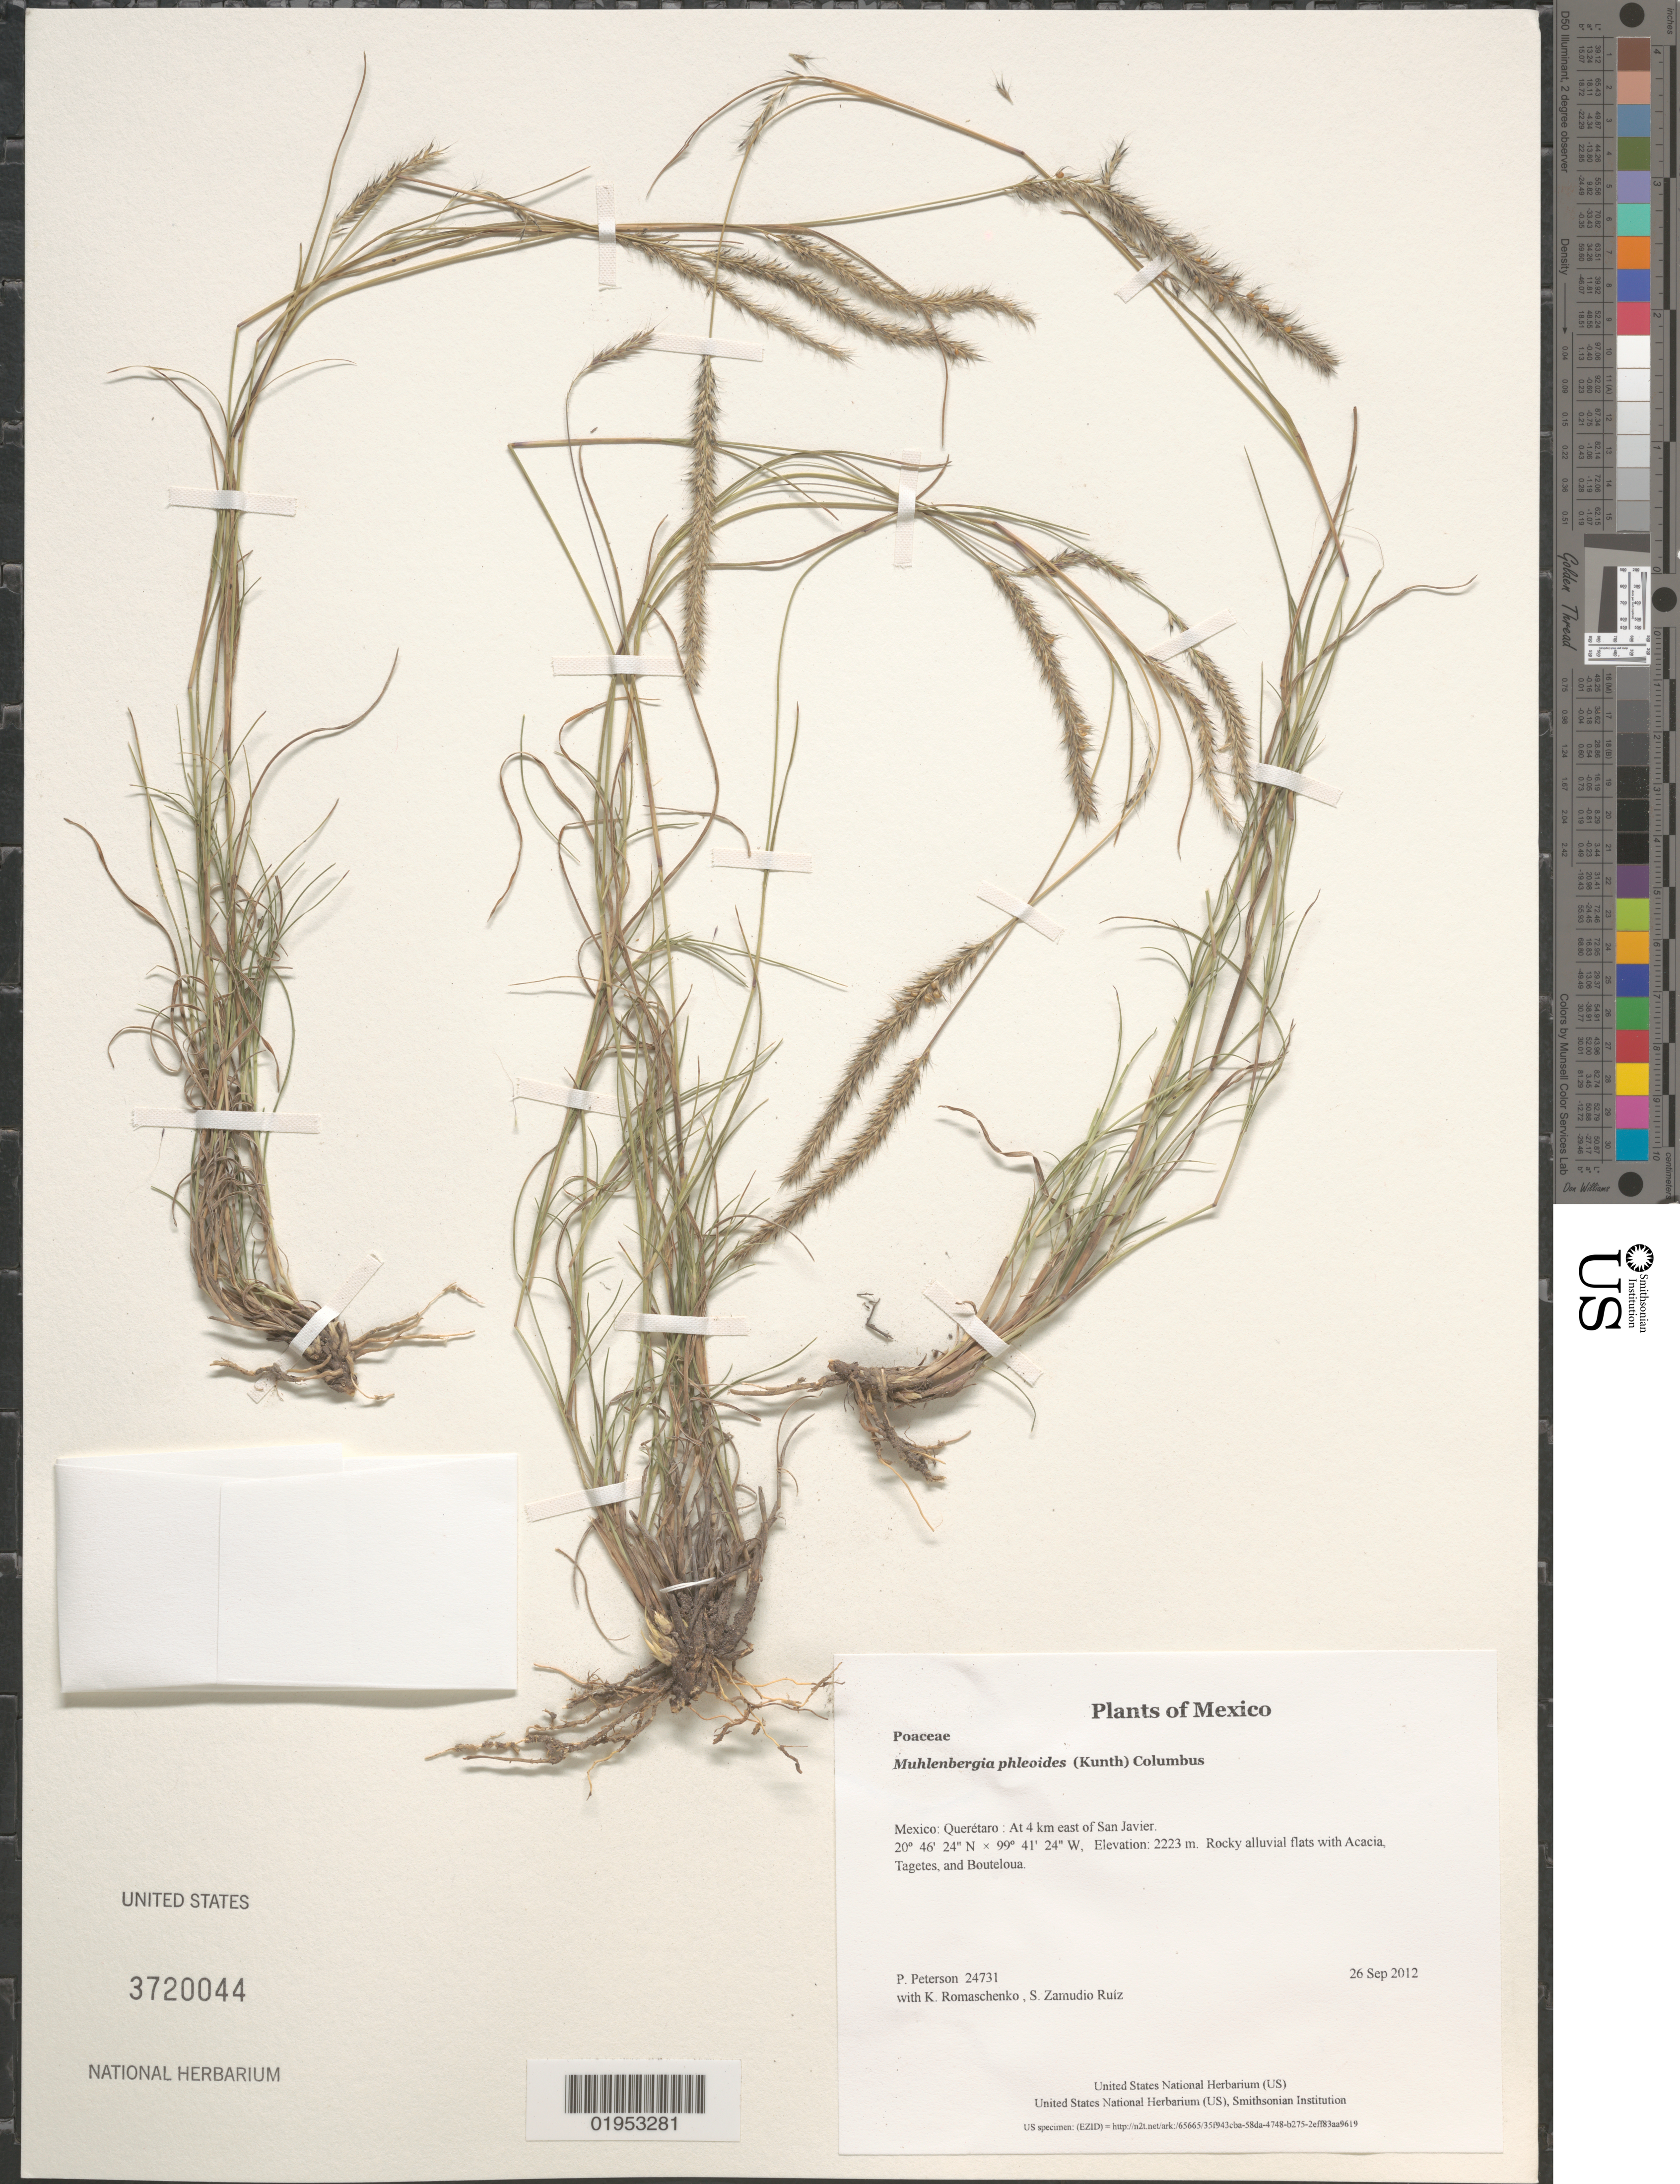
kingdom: Plantae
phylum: Tracheophyta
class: Liliopsida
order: Poales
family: Poaceae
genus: Muhlenbergia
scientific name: Muhlenbergia phleoides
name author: (Kunth) Columbus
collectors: P. M. Peterson, K. Romaschenko & S. Zamudio Ruíz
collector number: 24731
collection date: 2012-09-26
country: Mexico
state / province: Querétaro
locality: At 4 km east of San Javier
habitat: Rocky alluvial flats with Acacia, Tagetes, and Bouteloua.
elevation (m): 2223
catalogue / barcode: US 3720044